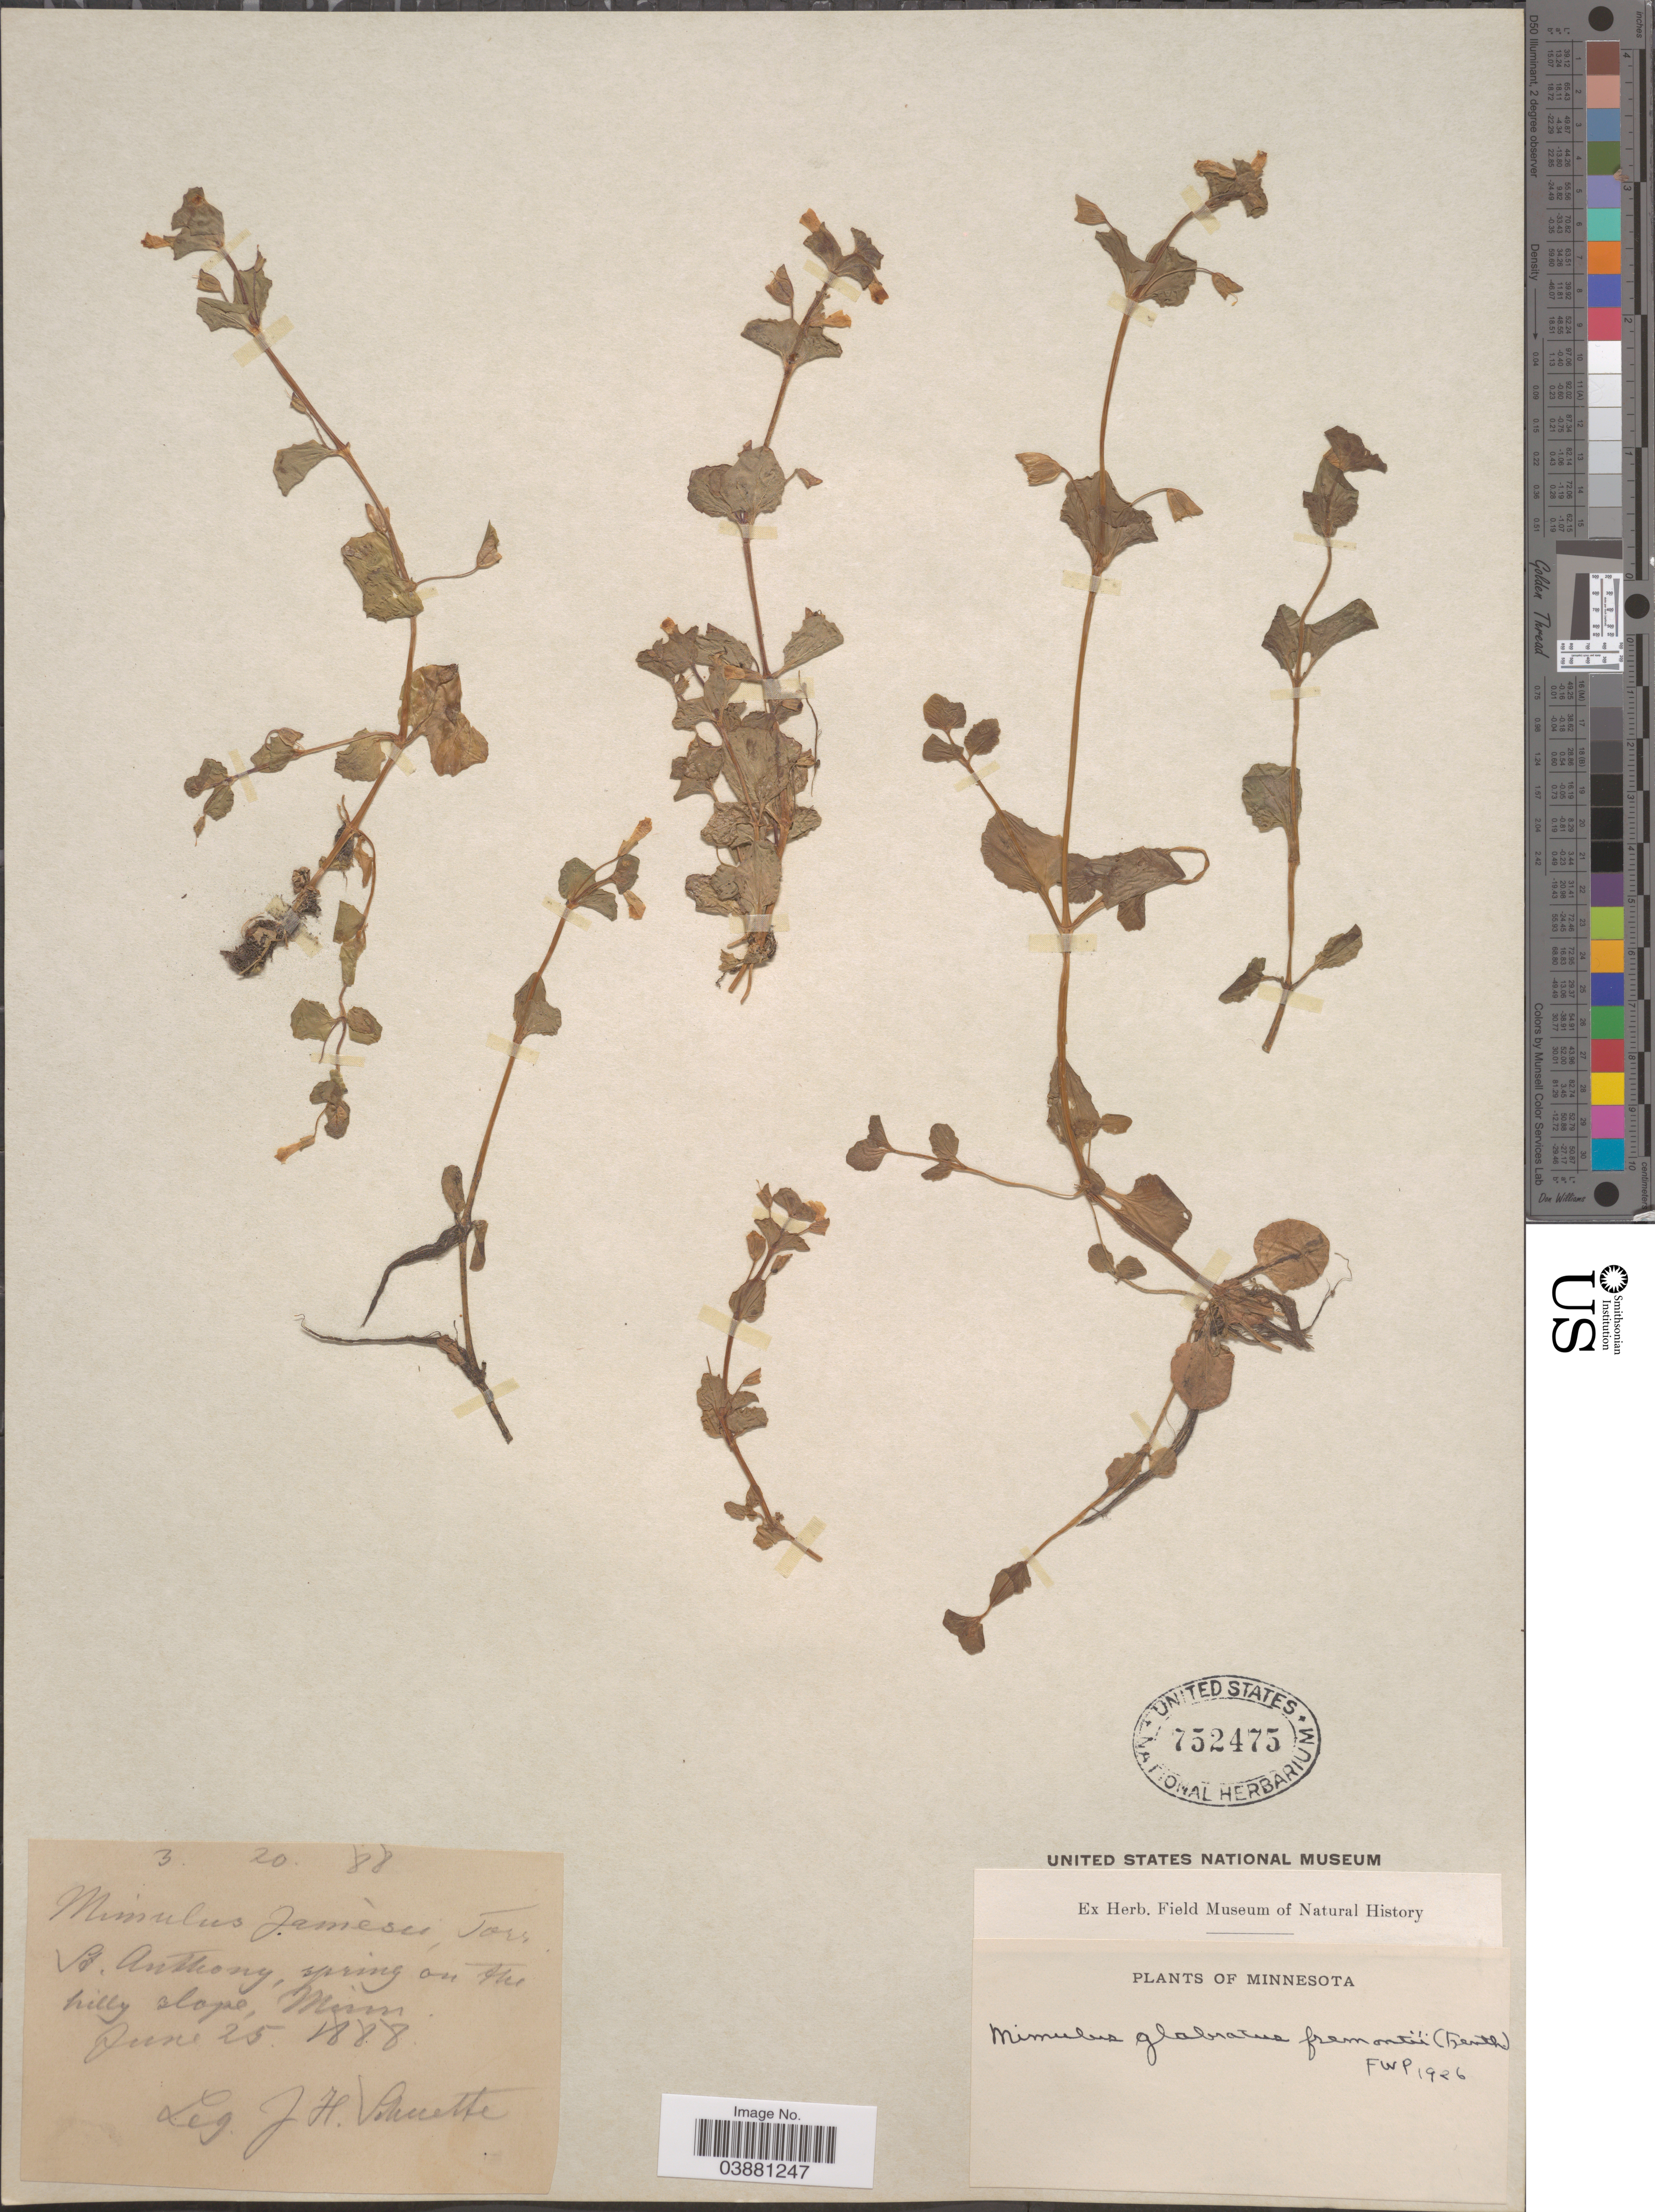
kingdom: Plantae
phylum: Tracheophyta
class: Magnoliopsida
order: Lamiales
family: Phrymaceae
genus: Mimulus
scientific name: Mimulus glabratus var. fremontii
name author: Kunth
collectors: J. H. Schuette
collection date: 1888-06-25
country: United States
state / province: Minnesota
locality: St. Anthony, spring on the hilly slope.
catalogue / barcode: US 752475